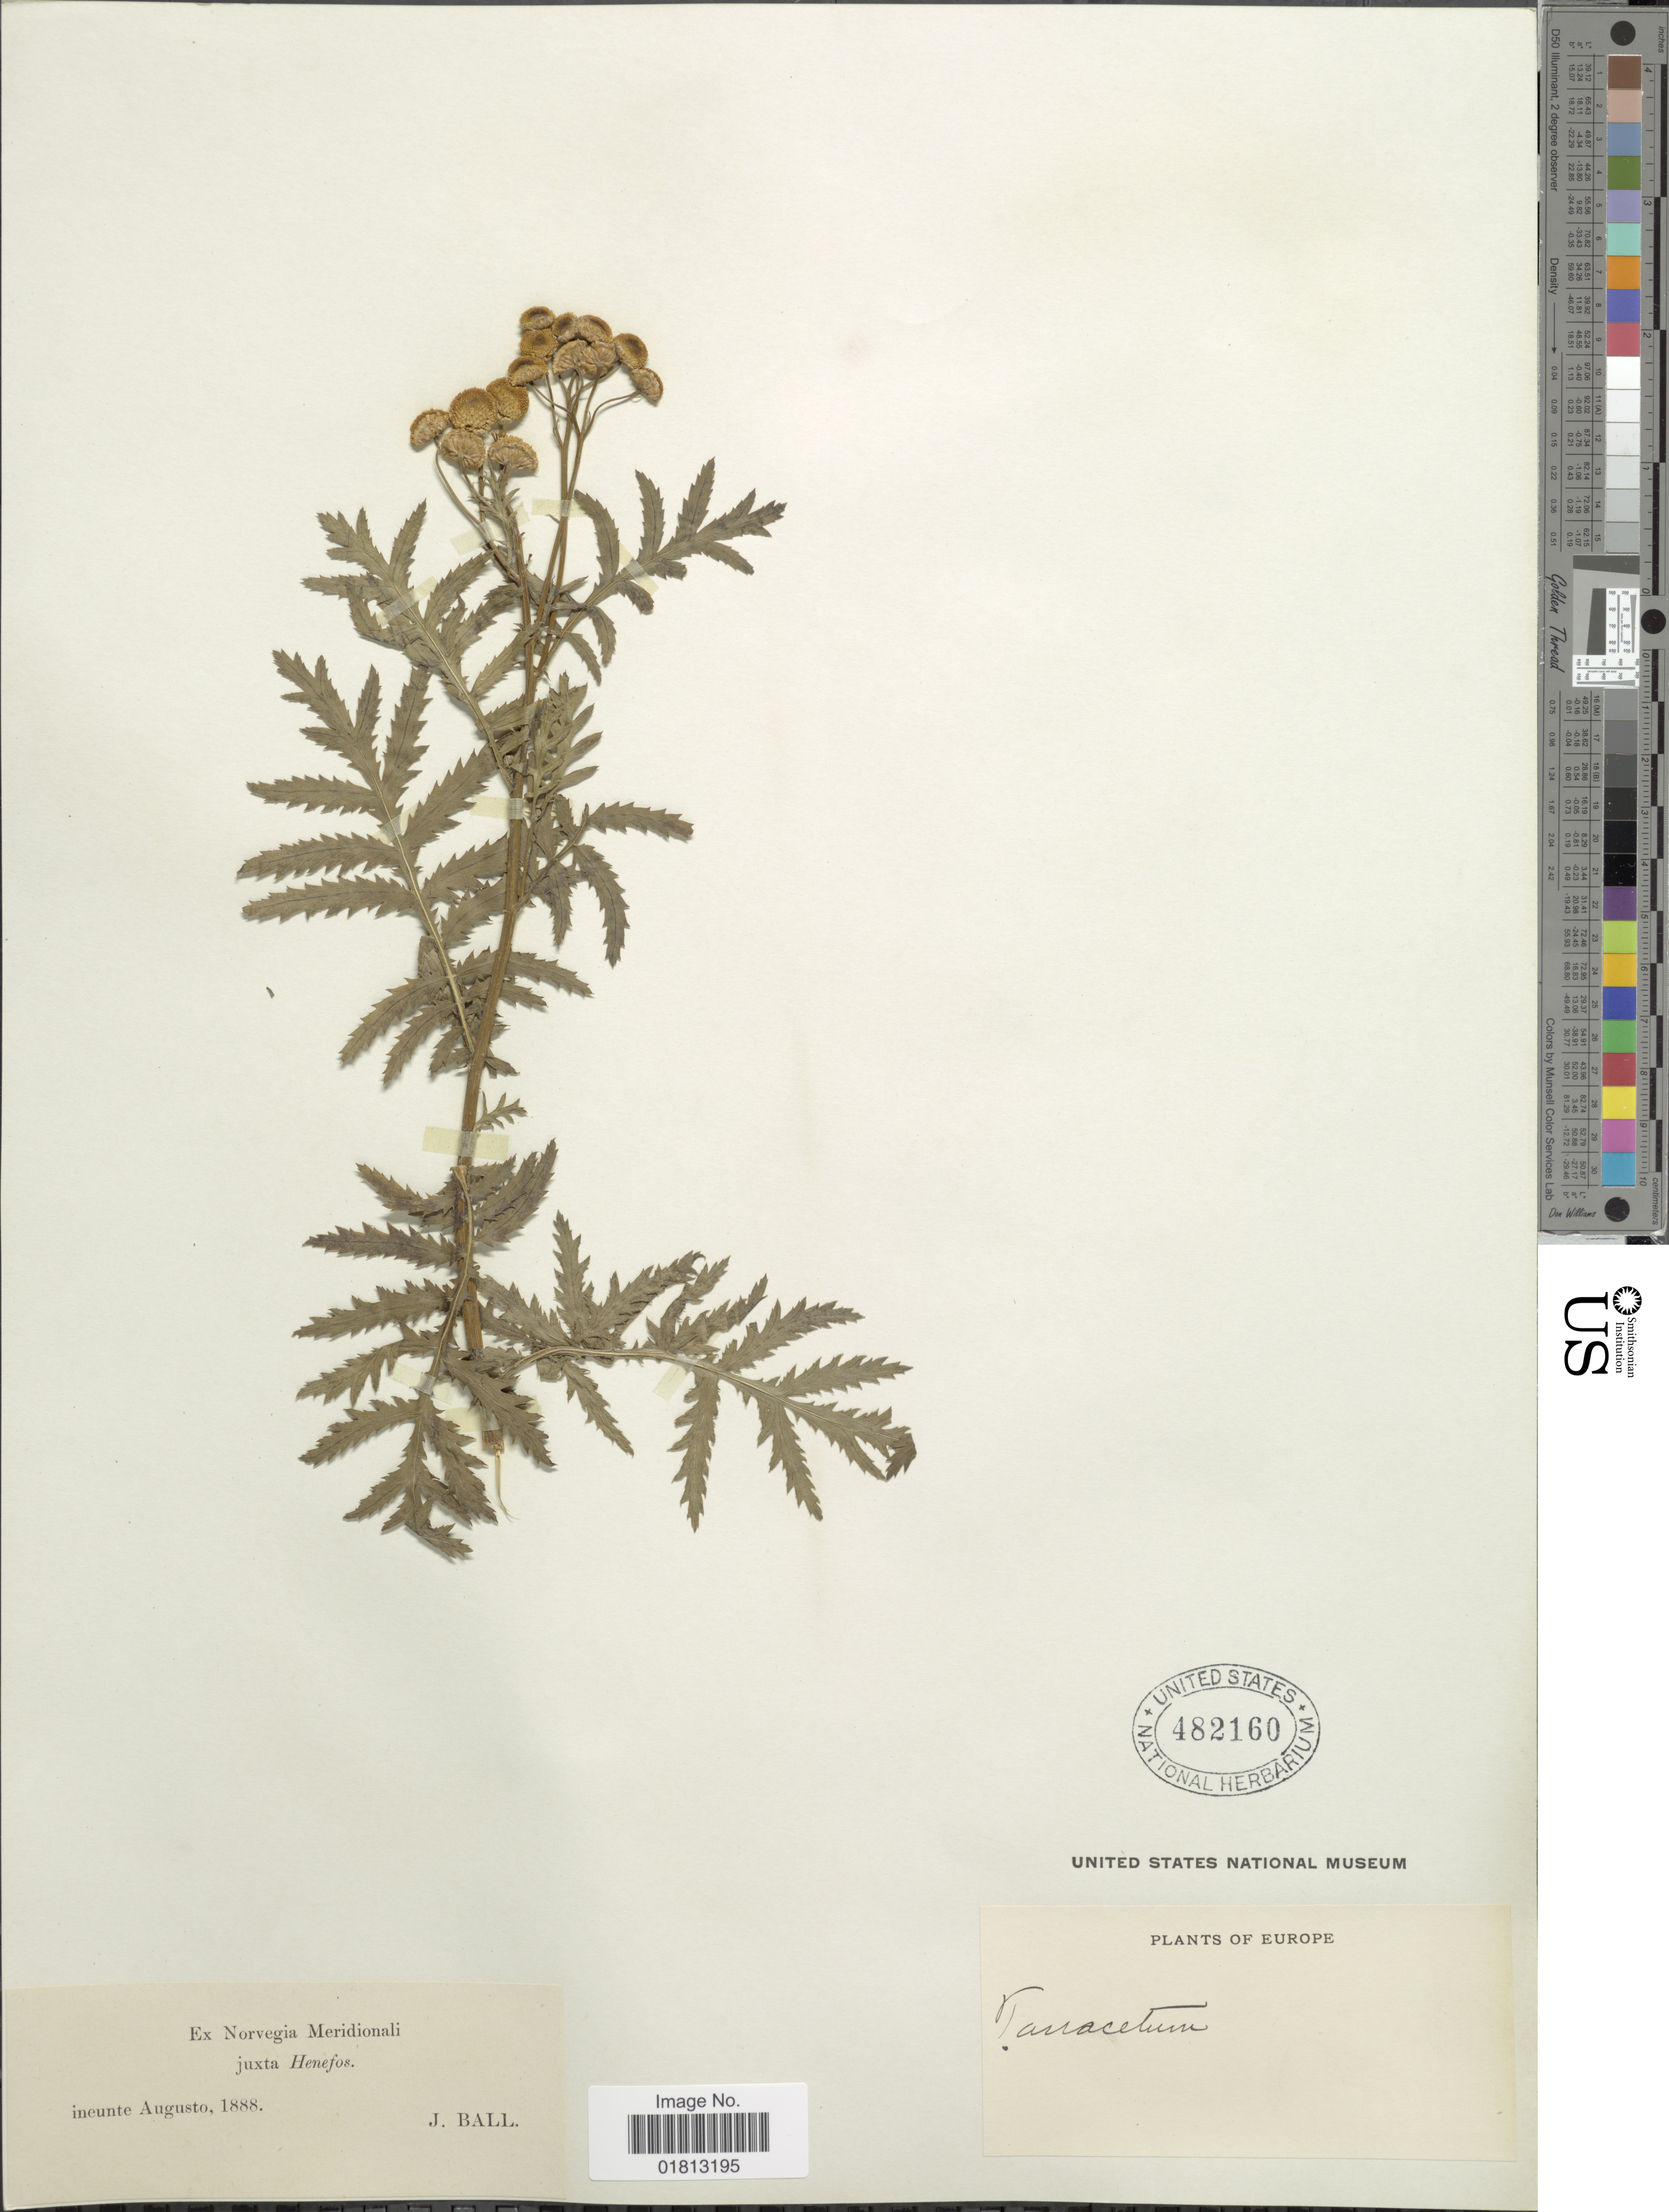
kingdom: Plantae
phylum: Tracheophyta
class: Magnoliopsida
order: Asterales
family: Asteraceae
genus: Tanacetum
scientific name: Tanacetum vulgare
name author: L.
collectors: J. Ball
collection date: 1888-08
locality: Europe, Juxta Henefos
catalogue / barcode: US 482160